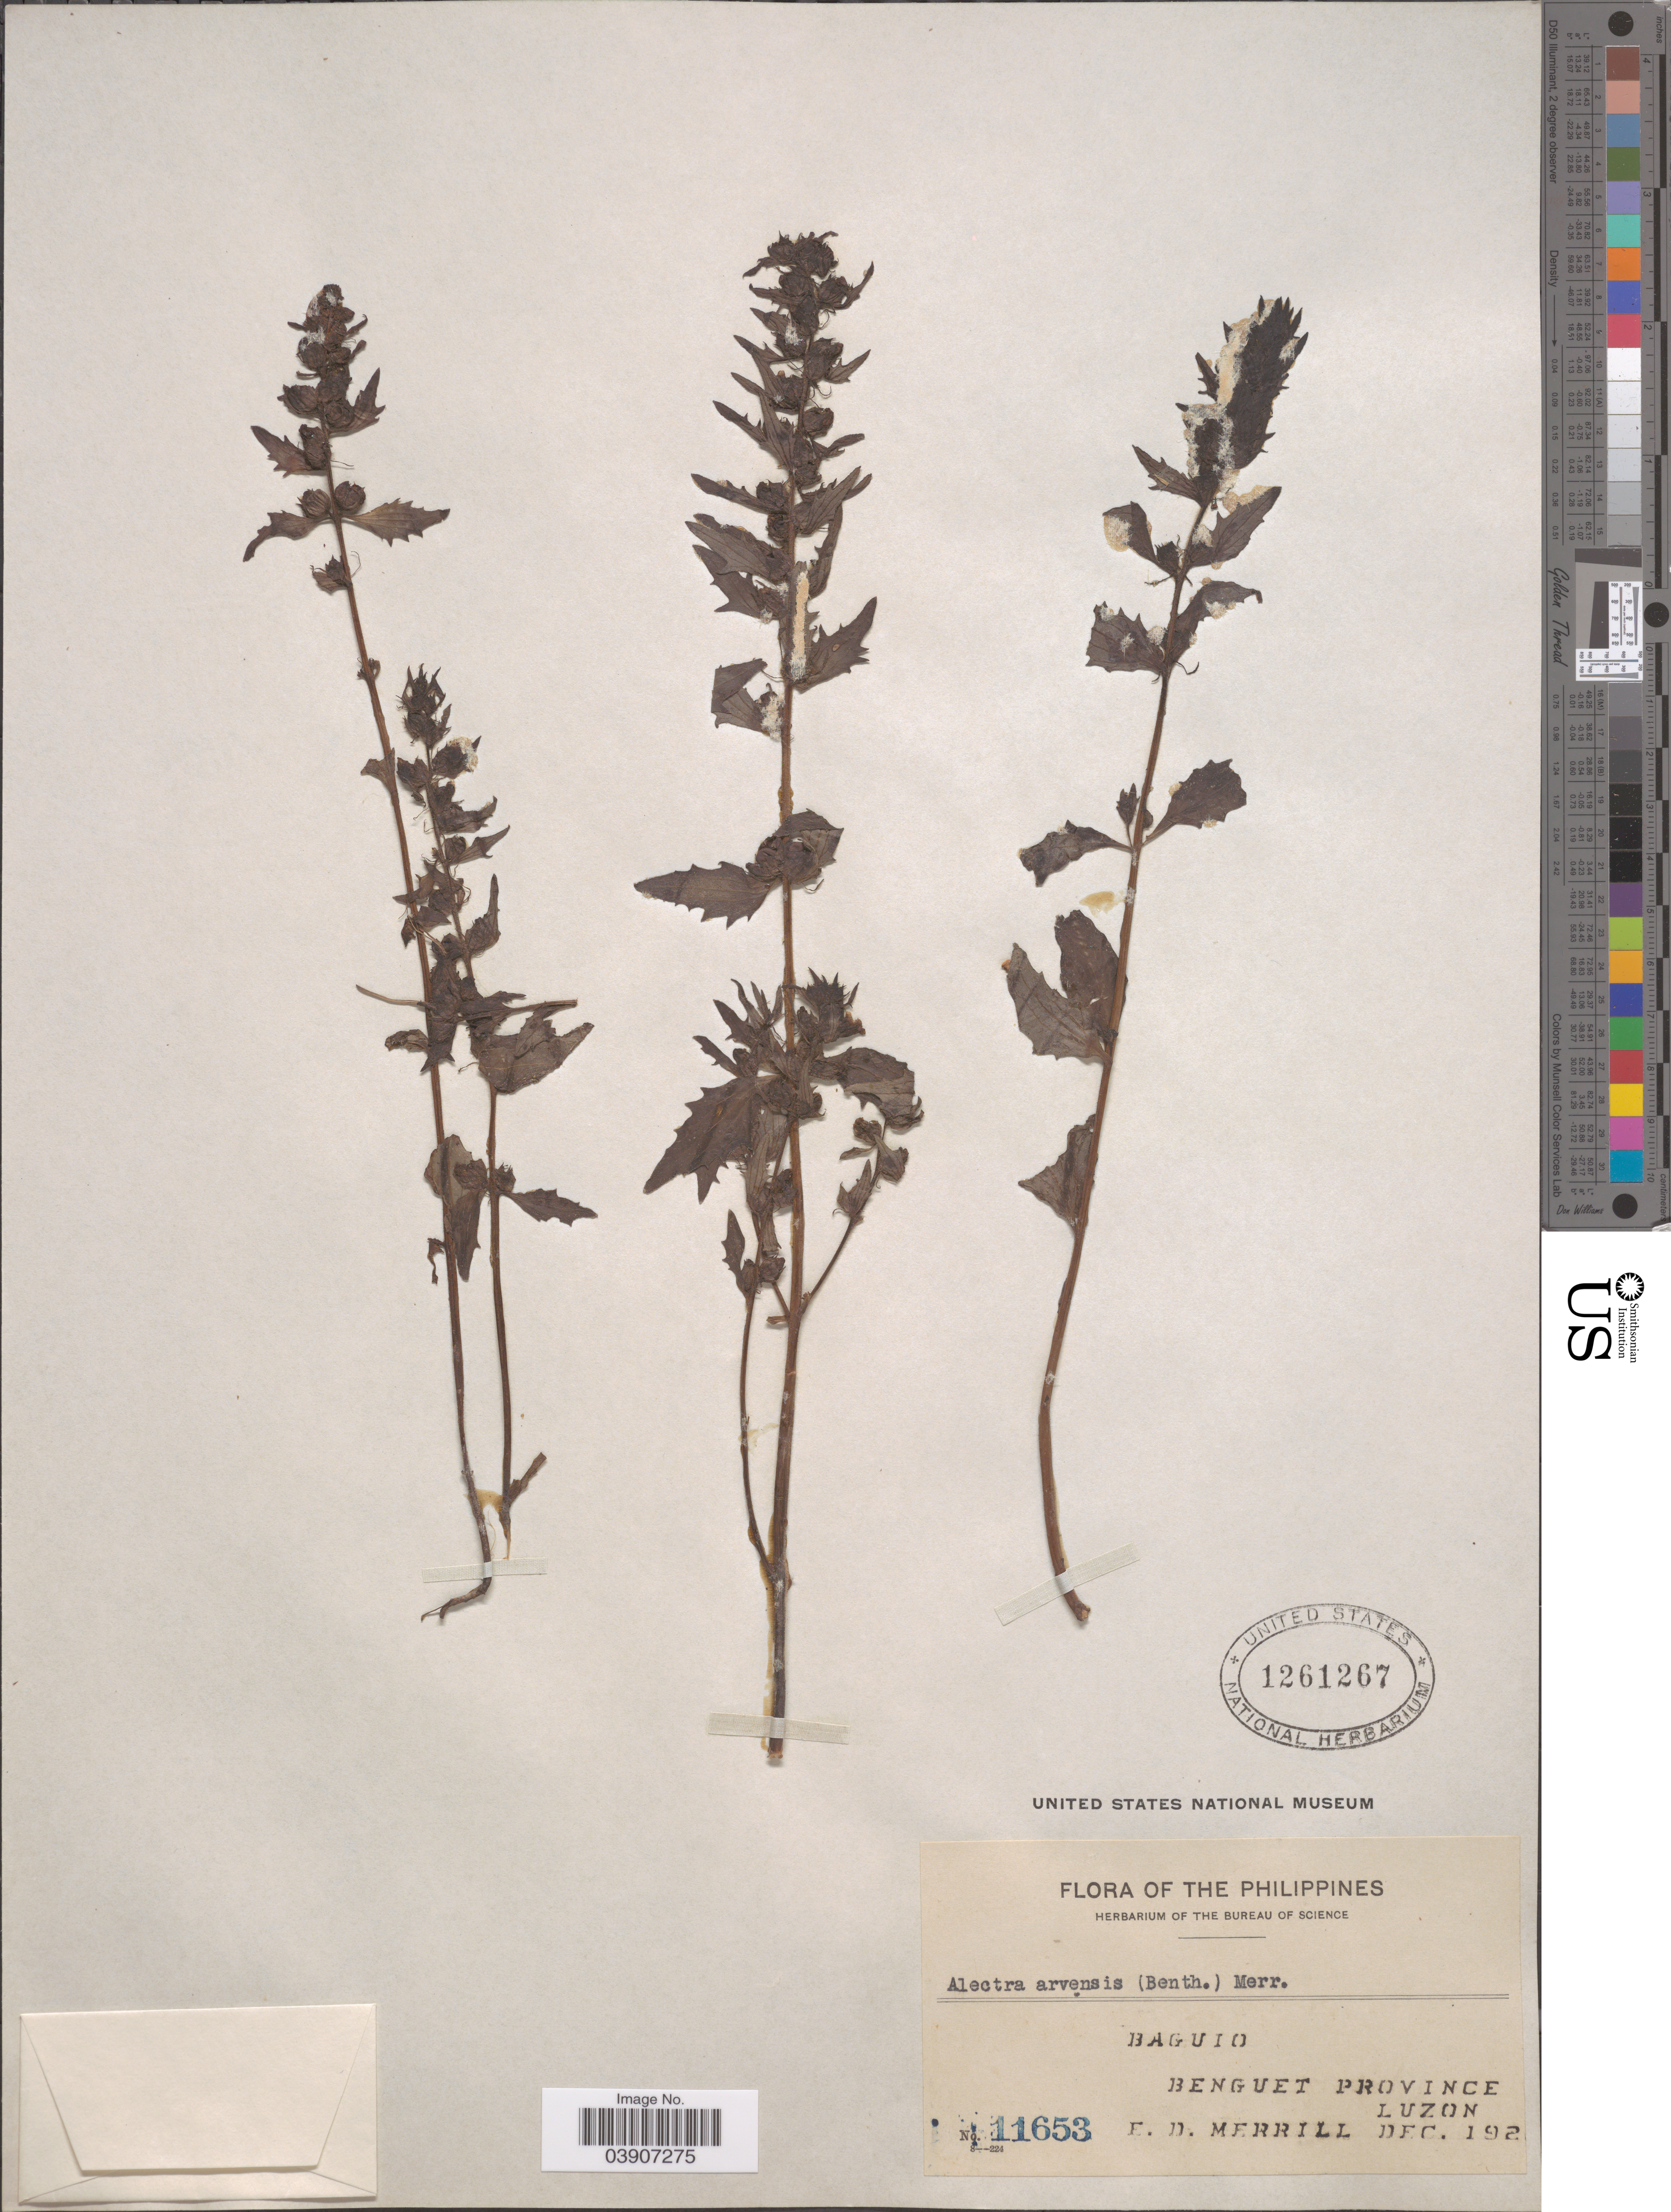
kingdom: Plantae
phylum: Tracheophyta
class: Magnoliopsida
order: Lamiales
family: Orobanchaceae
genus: Alectra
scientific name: Alectra arvensis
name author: (Benth.) Merr.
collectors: E. D. Merrill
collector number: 11653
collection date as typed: Dec 192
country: Philippines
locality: Baguio. Benguet Province. Luzon.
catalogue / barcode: US 1261267